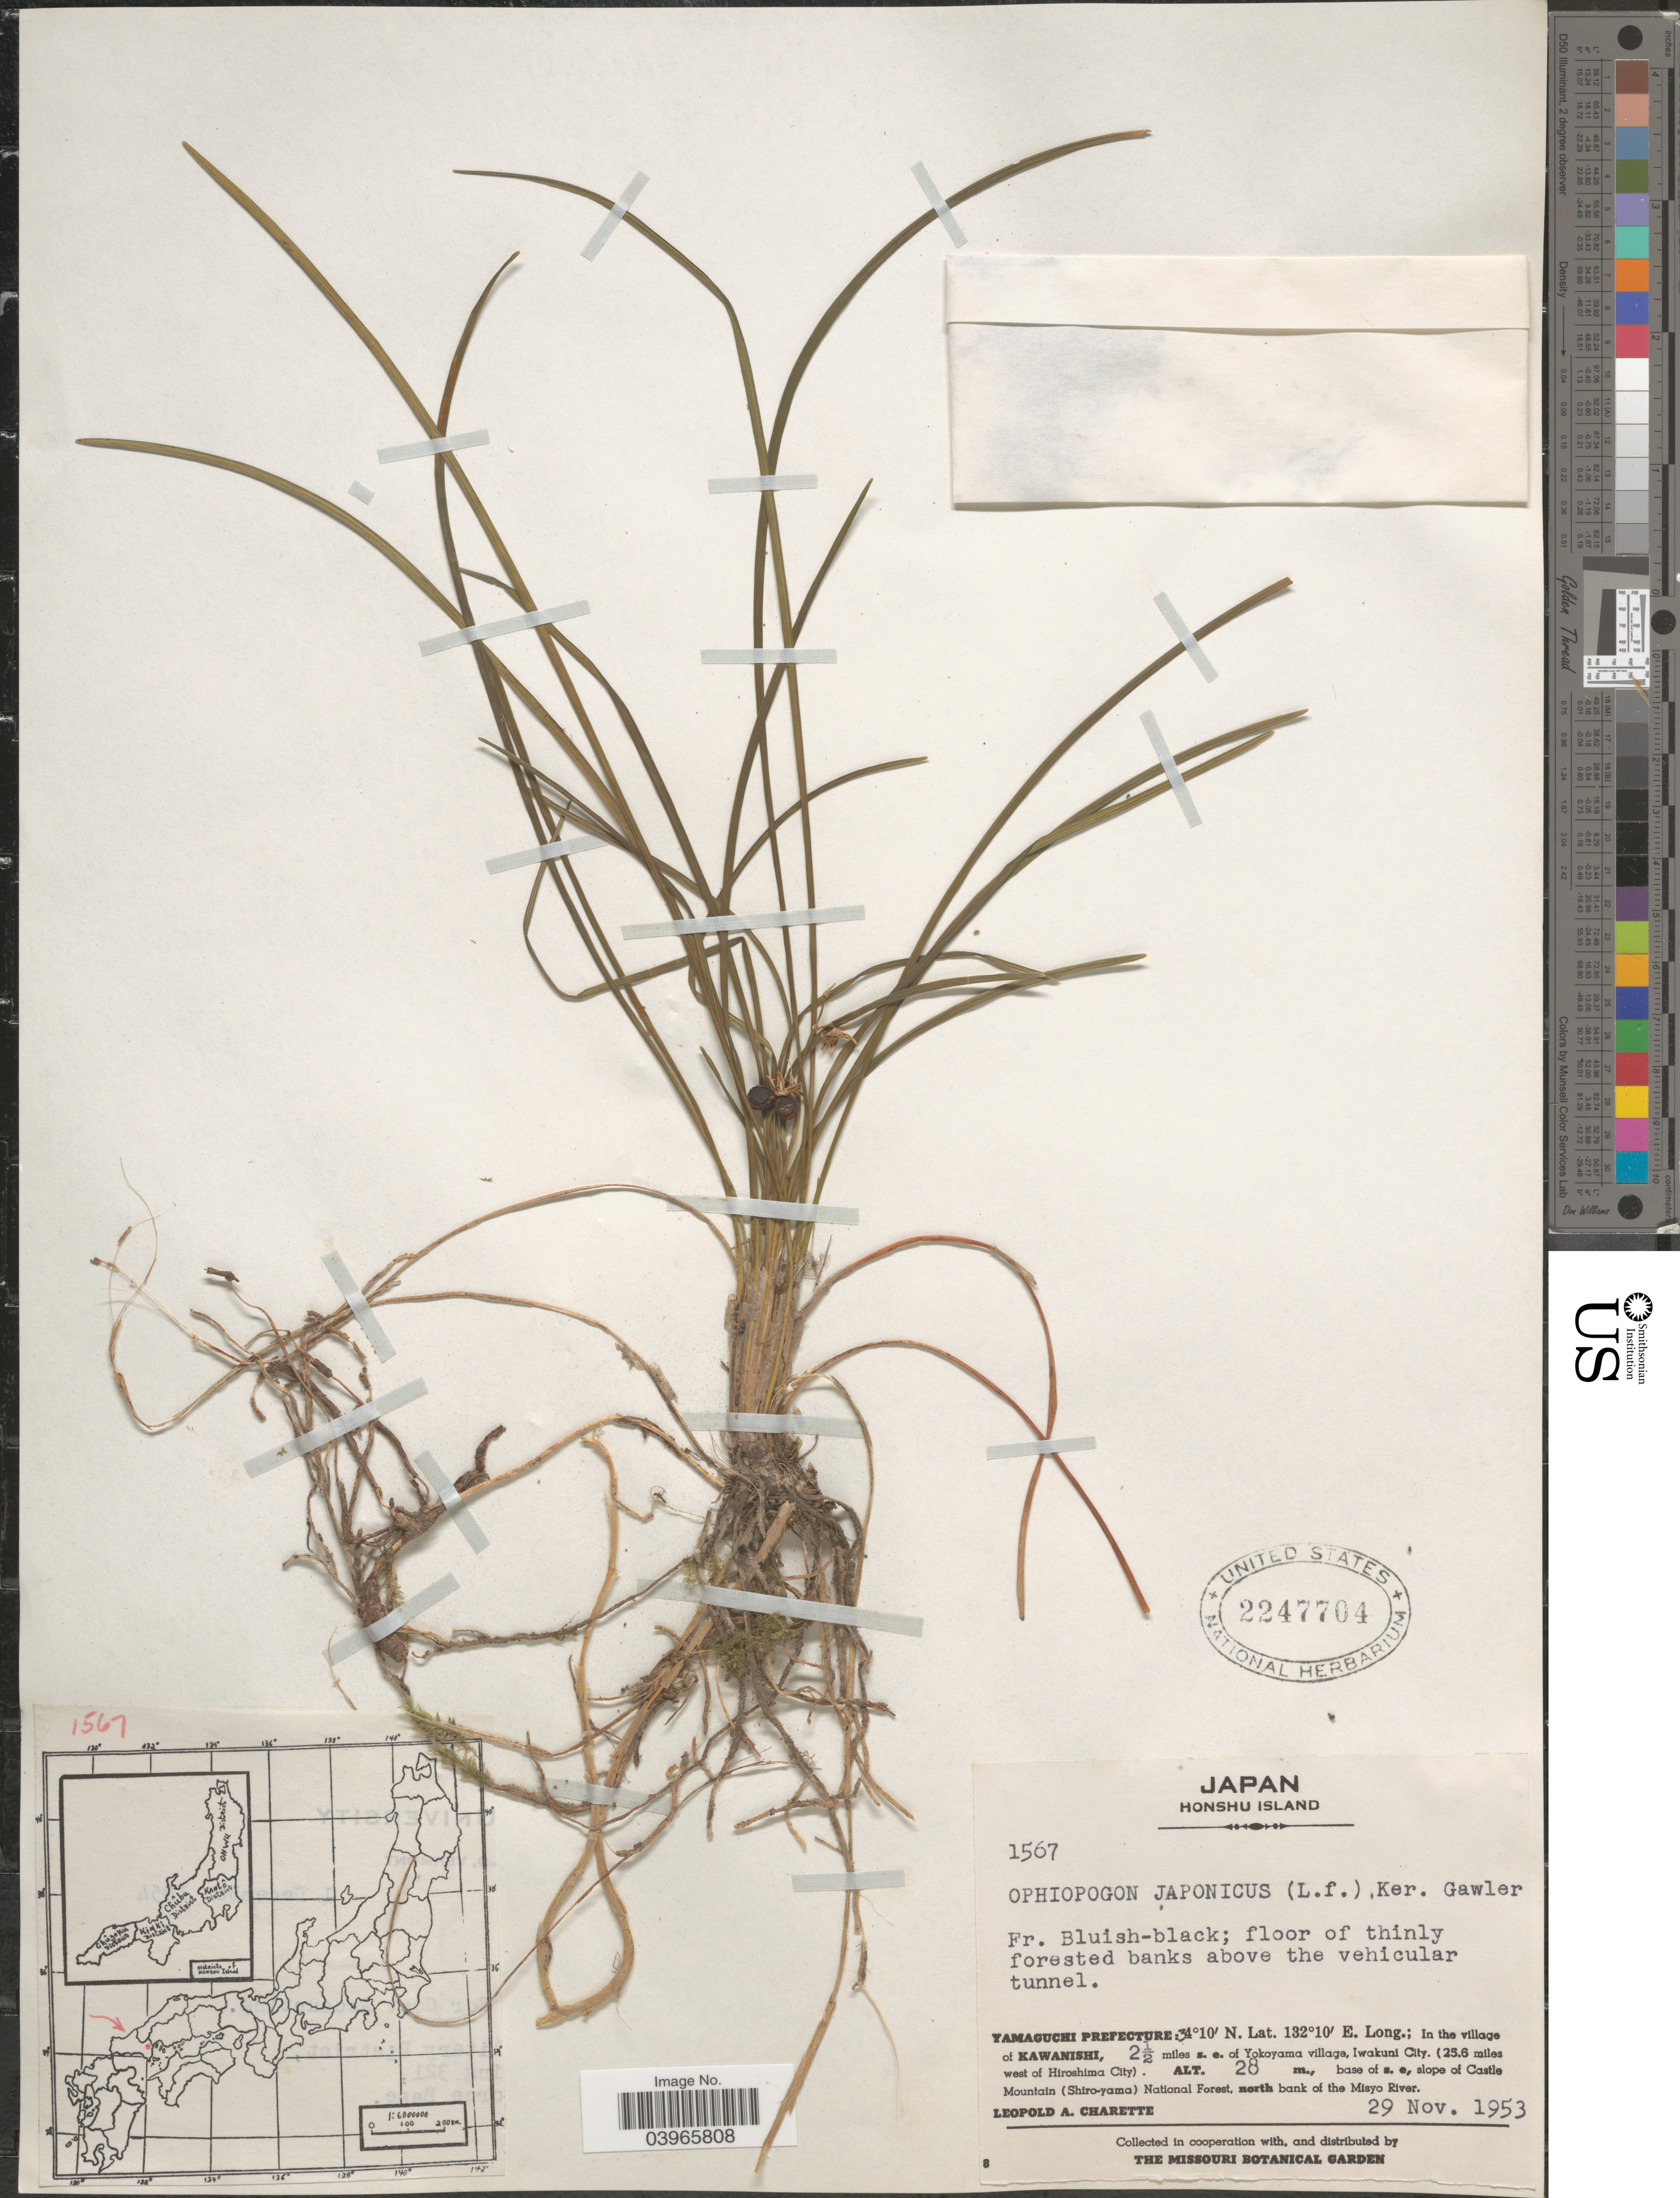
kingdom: Plantae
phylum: Tracheophyta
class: Liliopsida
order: Asparagales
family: Asparagaceae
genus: Ophiopogon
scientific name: Ophiopogon japonicus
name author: (L. f.) Ker Gawl.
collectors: L. A. Charette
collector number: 1567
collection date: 1953-11-29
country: Japan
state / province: Yamaguti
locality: Honshu Island. Above the vehicular tunnel. Yamaguchi Prefecture: In the village of Kawanishi, 2½ miles s. e. of Yokoyama village, Iwakuni City. (25.6 miles west of Hiroshima City). Base of s. e, slope of Castle Mountain (Shiro-yama) National Forest, north bank of the Misyo River.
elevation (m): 28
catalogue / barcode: US 2247704